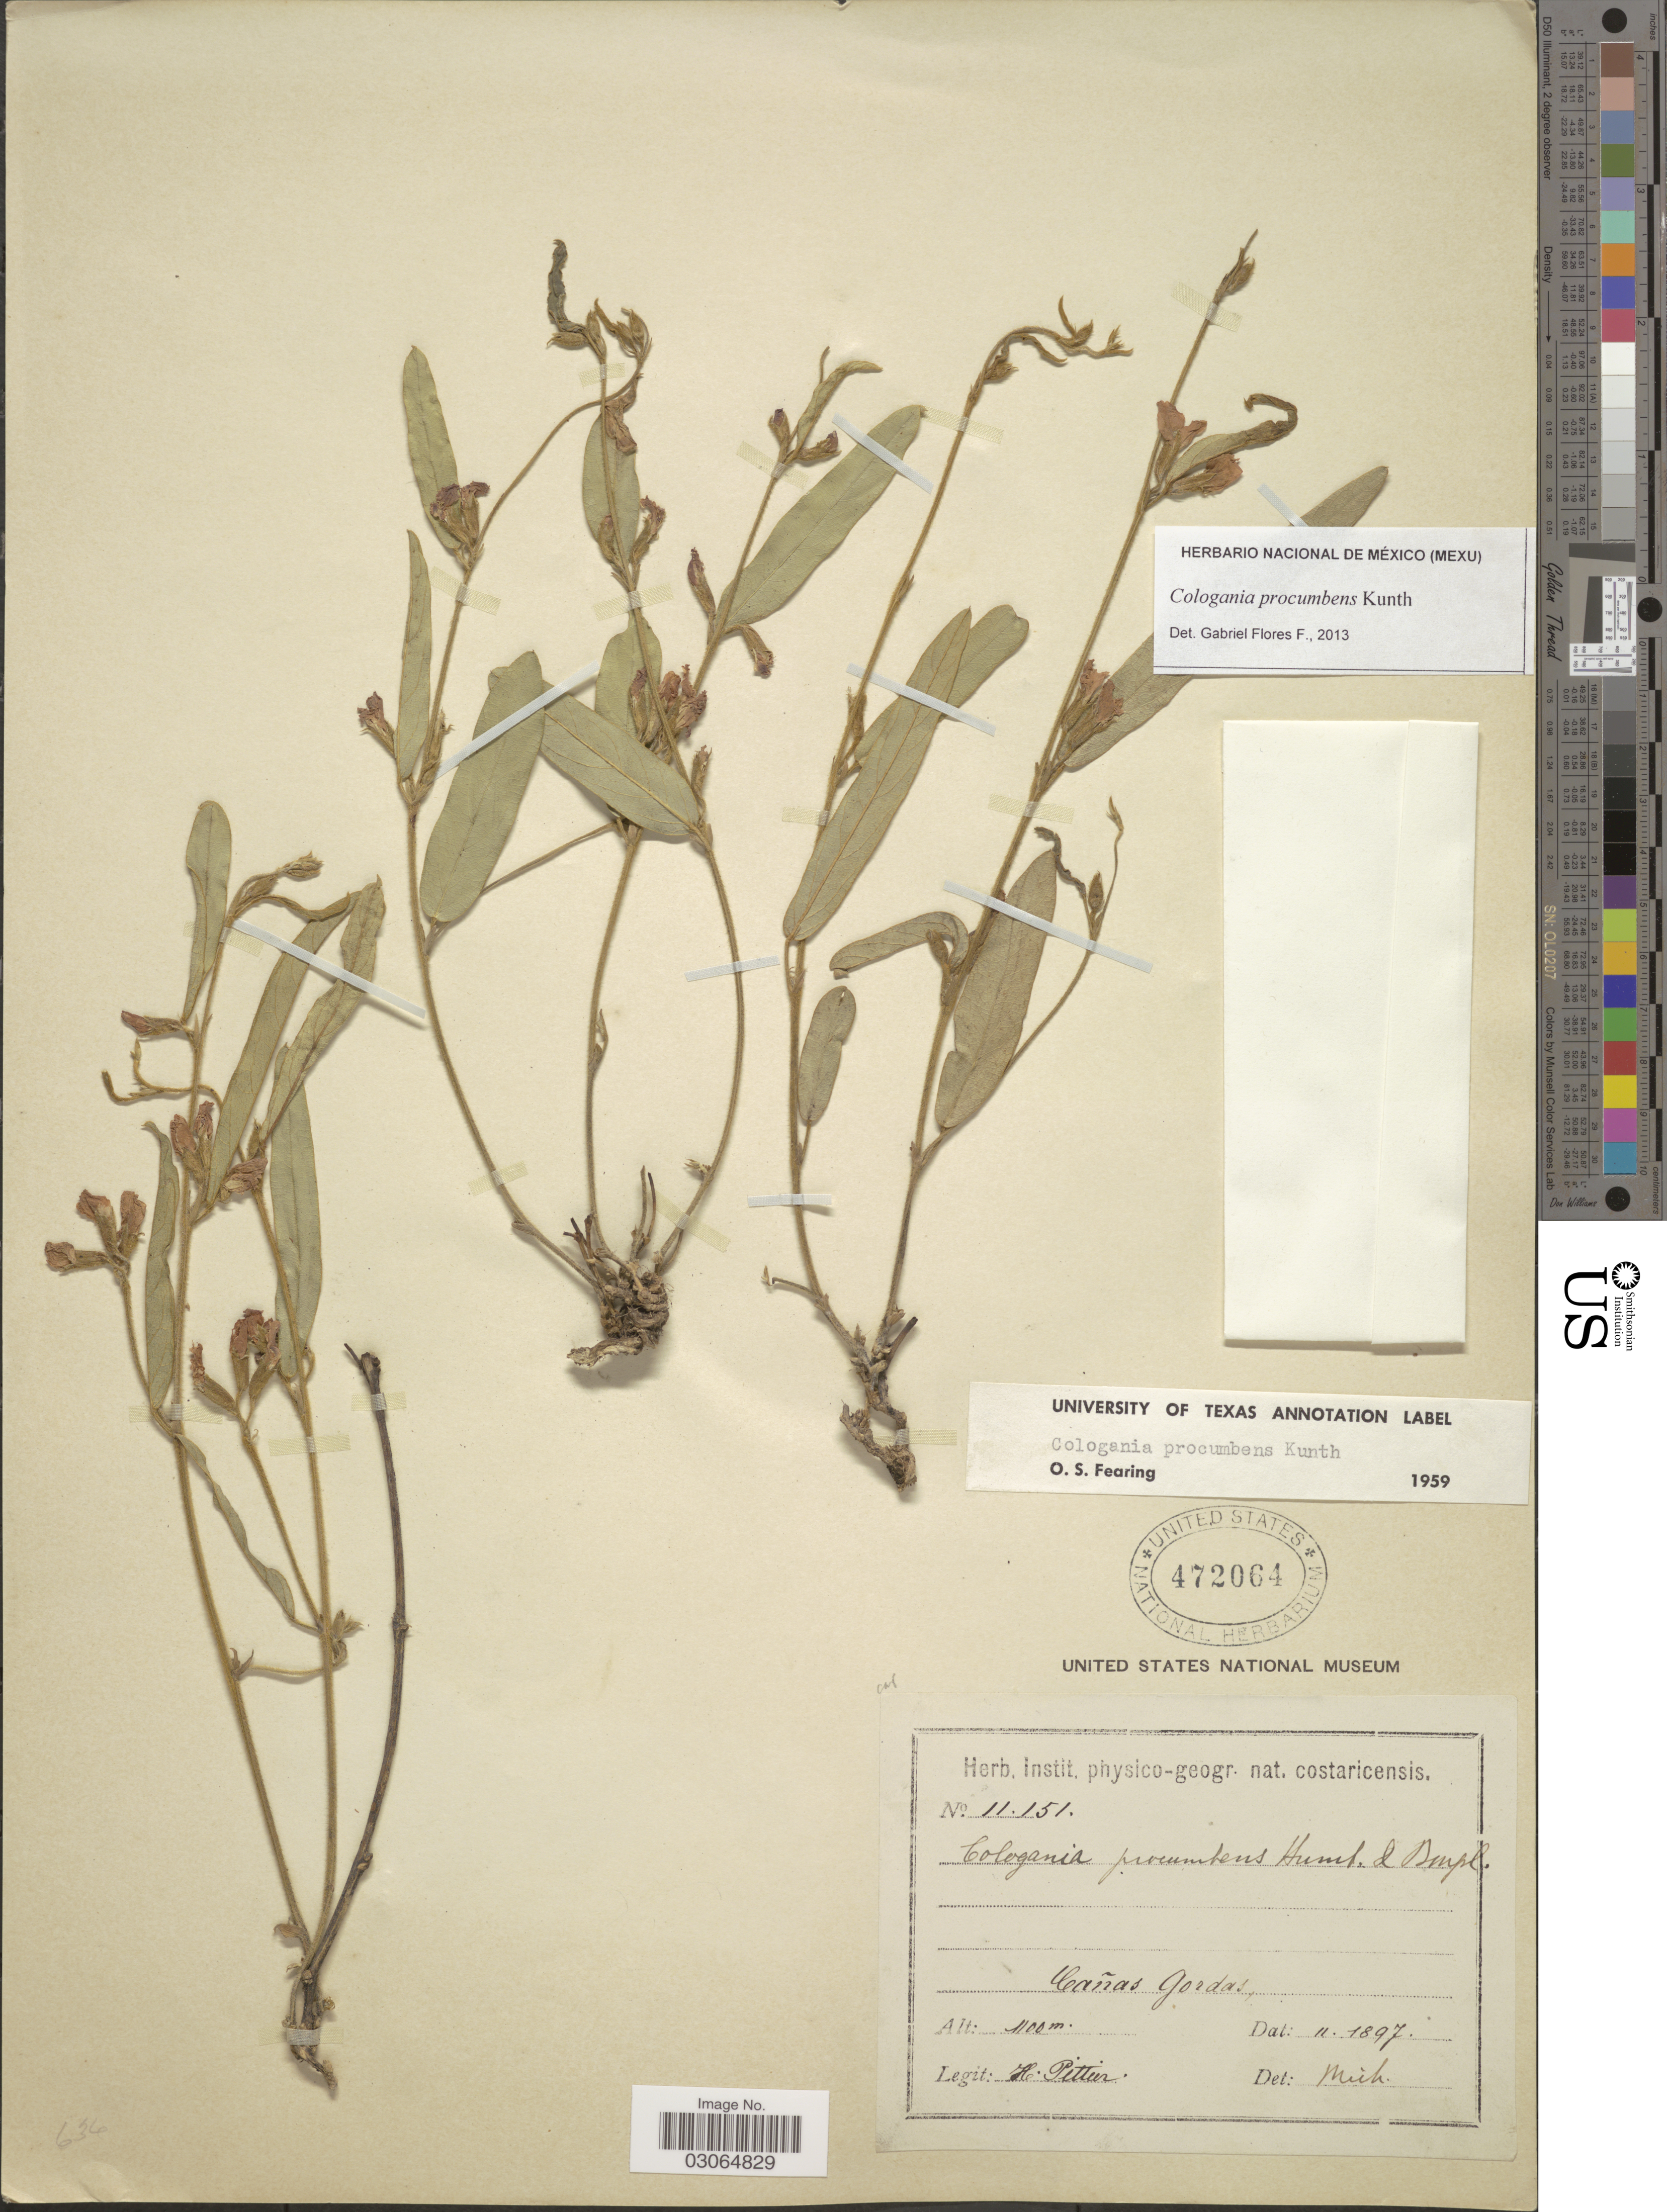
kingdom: Plantae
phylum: Tracheophyta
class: Magnoliopsida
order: Fabales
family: Fabaceae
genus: Cologania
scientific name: Cologania procumbens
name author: Kunth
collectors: H. F. Pittier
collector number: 11151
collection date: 1897-11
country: Costa Rica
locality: Cañas Gordas.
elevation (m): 1100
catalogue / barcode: US 472064